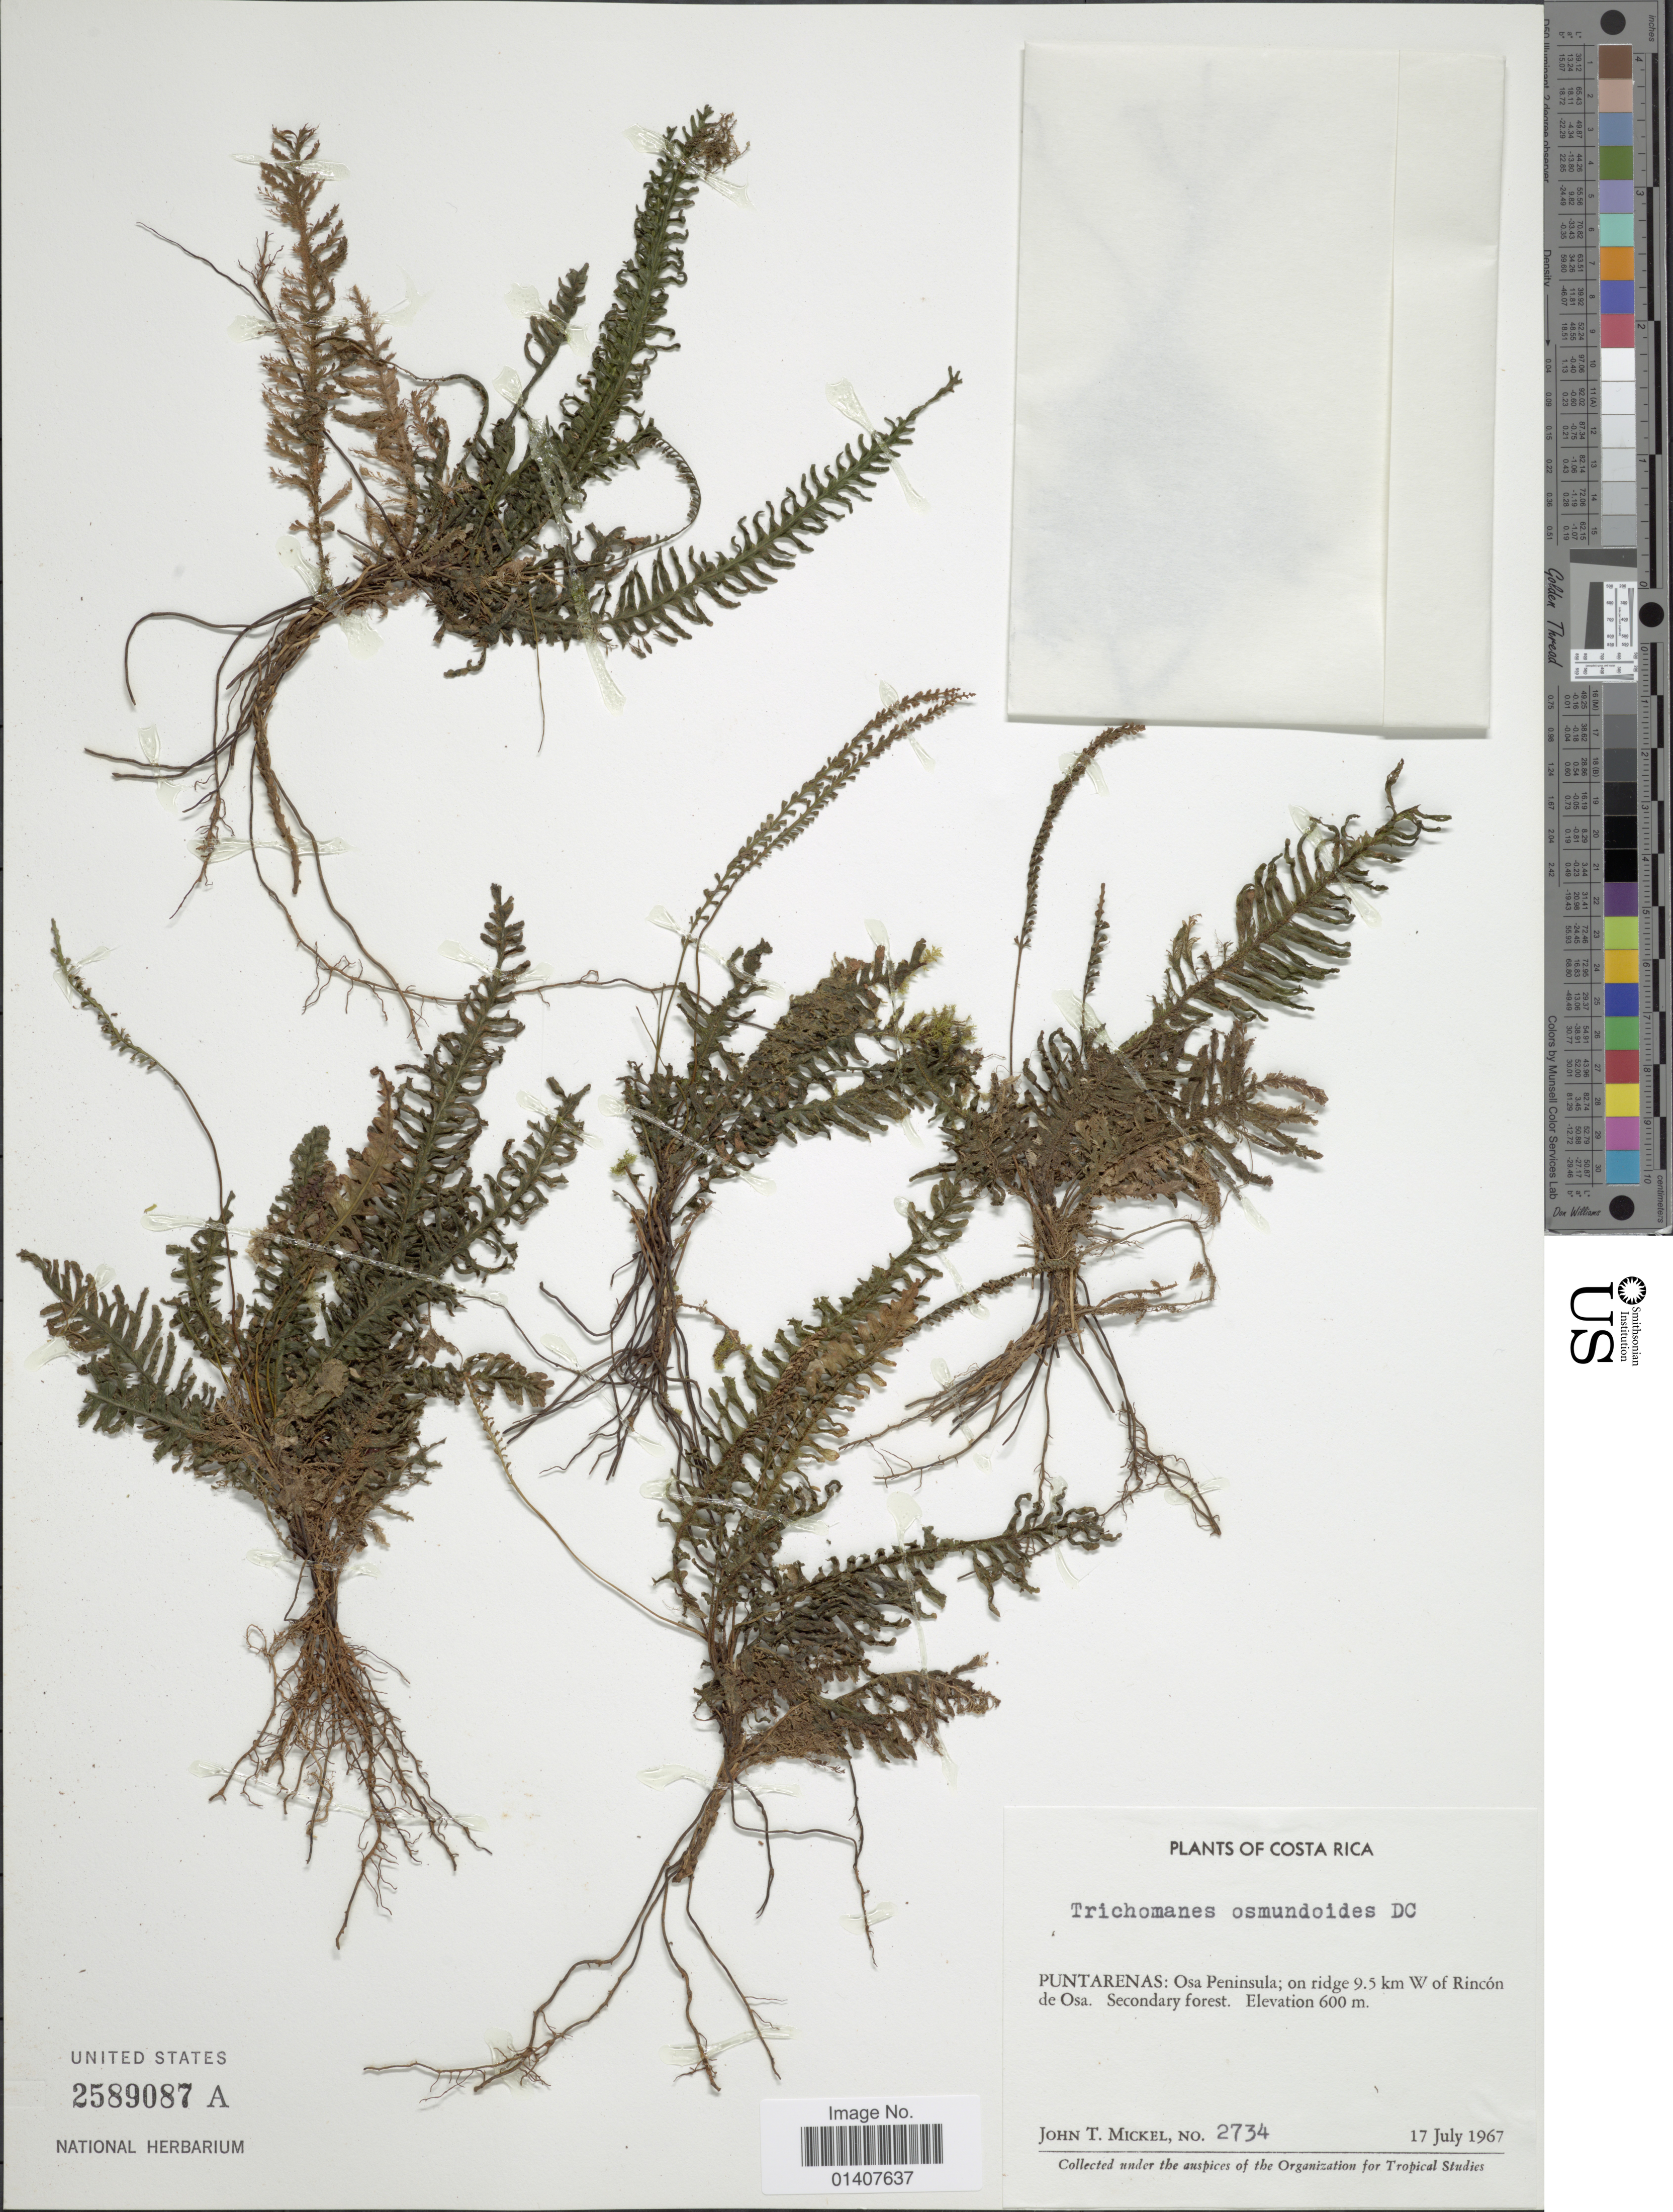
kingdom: Plantae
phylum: Tracheophyta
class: Polypodiopsida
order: Hymenophyllales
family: Hymenophyllaceae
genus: Trichomanes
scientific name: Trichomanes osmundoides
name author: DC. ex Poir.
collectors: J. T. Mickel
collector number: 2734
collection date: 1967-07-17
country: Costa Rica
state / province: Puntarenas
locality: Puntarenas: Osa Peninsula; on ridge 9.5 km W of Rincón de Osa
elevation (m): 600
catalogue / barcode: US 2589087A